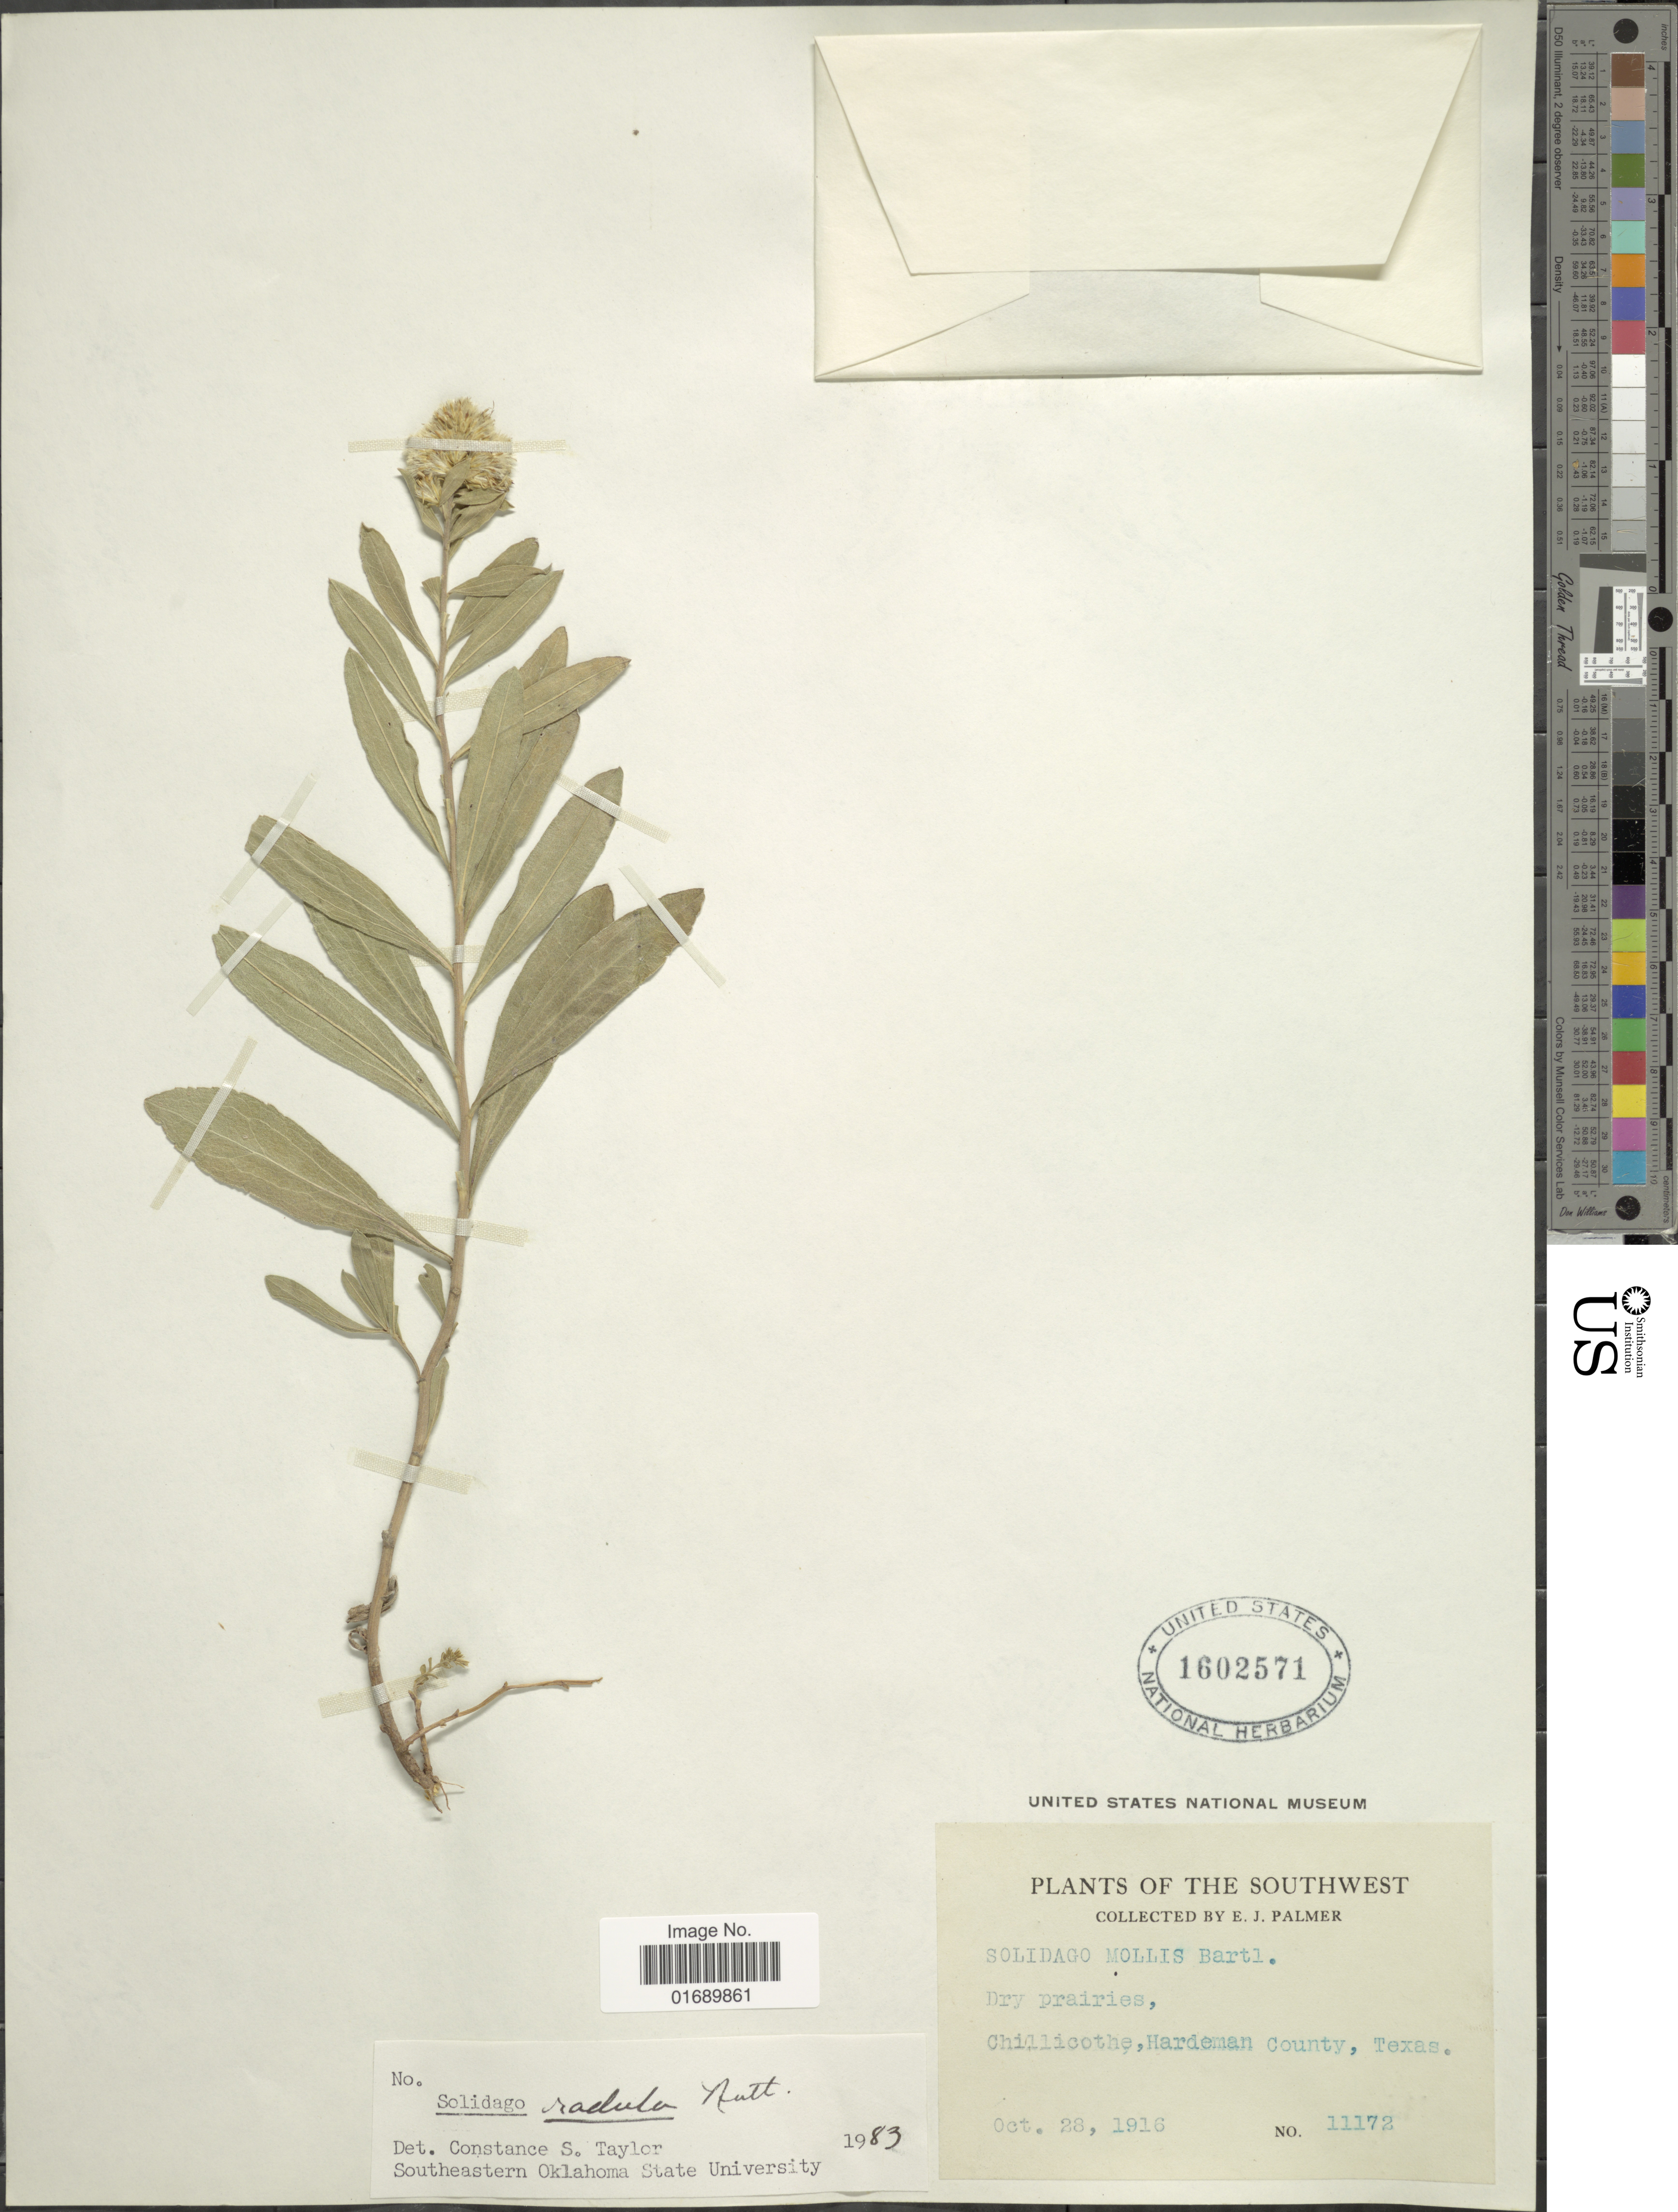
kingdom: Plantae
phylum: Tracheophyta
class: Magnoliopsida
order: Asterales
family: Asteraceae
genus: Solidago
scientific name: Solidago radula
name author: Nutt.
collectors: E. J. Palmer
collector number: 11172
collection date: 1916-10-28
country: United States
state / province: Texas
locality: The Southwest, Dry prairies, Chillicothe, Hardeman County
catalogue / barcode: US 1602571